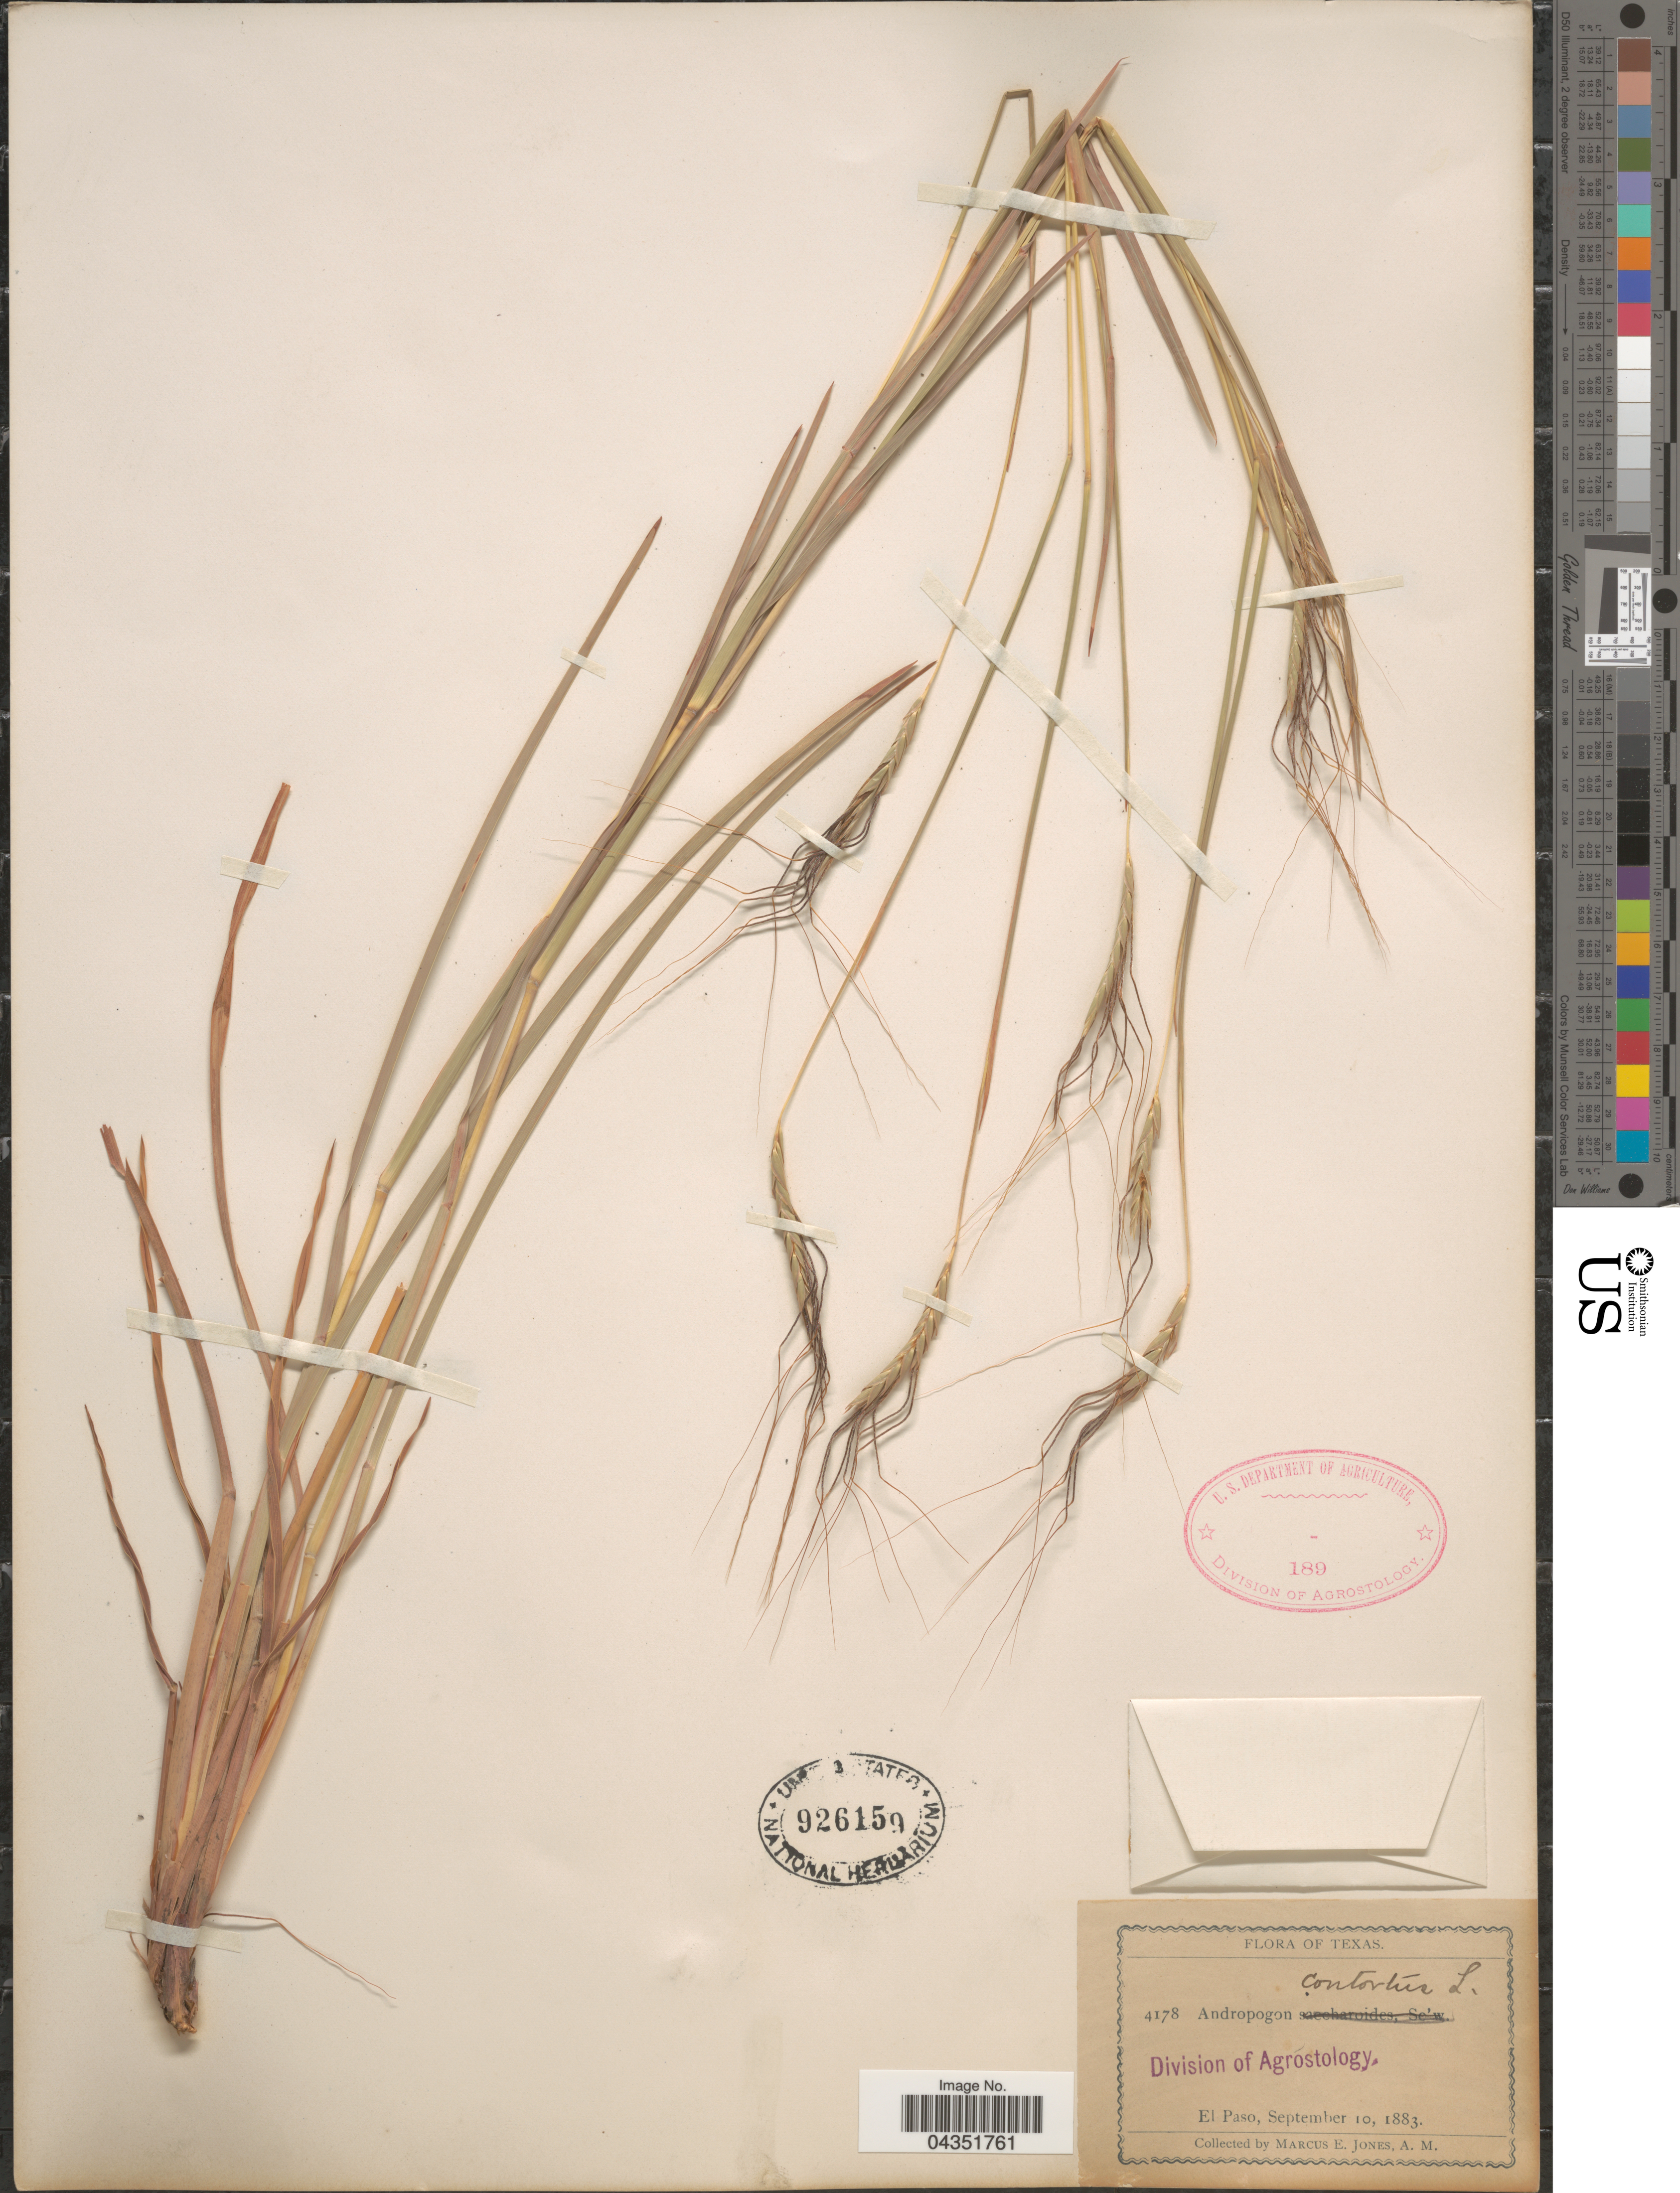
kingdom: Plantae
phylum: Tracheophyta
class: Liliopsida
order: Poales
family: Poaceae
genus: Heteropogon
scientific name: Heteropogon contortus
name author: (L.) P. Beauv. ex Roem. & Schult.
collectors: M. E. Jones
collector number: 4178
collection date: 1883-09-10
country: United States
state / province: Texas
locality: El Paso.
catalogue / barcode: US 926159